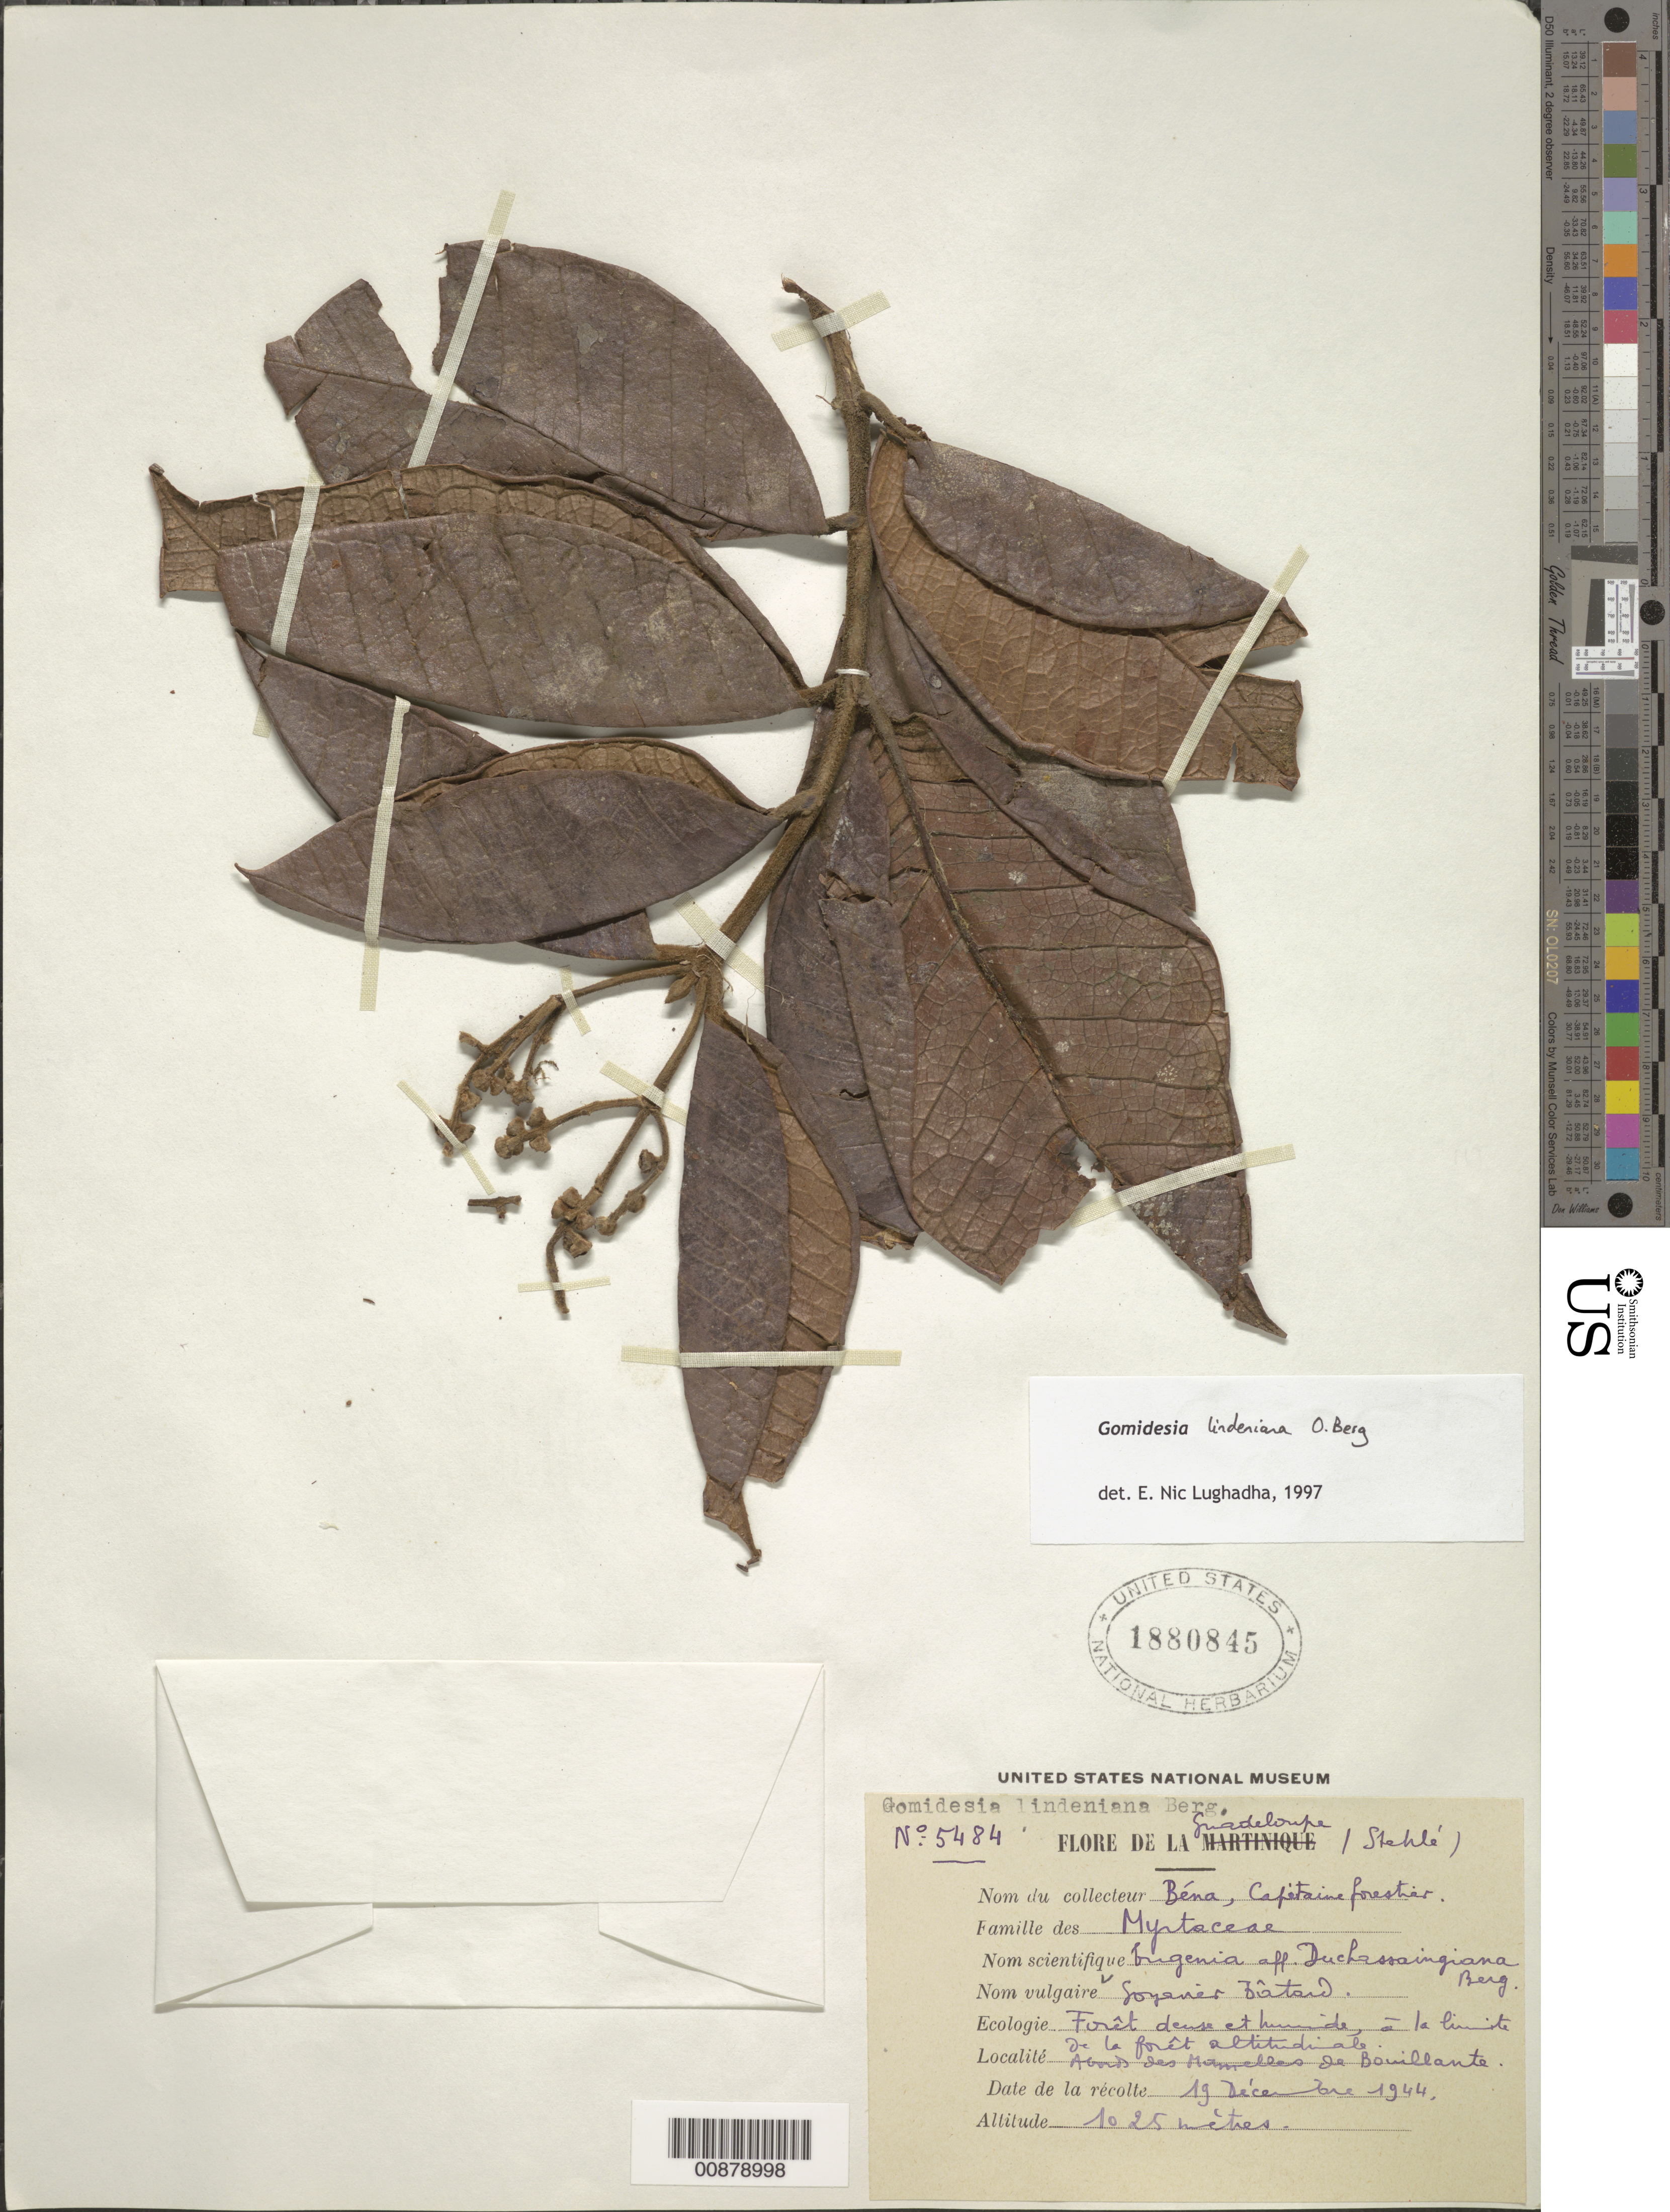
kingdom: Plantae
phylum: Tracheophyta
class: Magnoliopsida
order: Myrtales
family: Myrtaceae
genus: Myrcia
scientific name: Myrcia fenzliana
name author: O. Berg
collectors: H. Stehlé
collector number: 5484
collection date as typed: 19 Dec 1944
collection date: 1944-12-19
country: Guadeloupe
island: Basse Terre [Guadeloupe]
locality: Atroit des Mamelles de Bouillante.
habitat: Forêt dense et humide, a la limite de la forét altitudinale.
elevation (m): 1025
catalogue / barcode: US 1880845